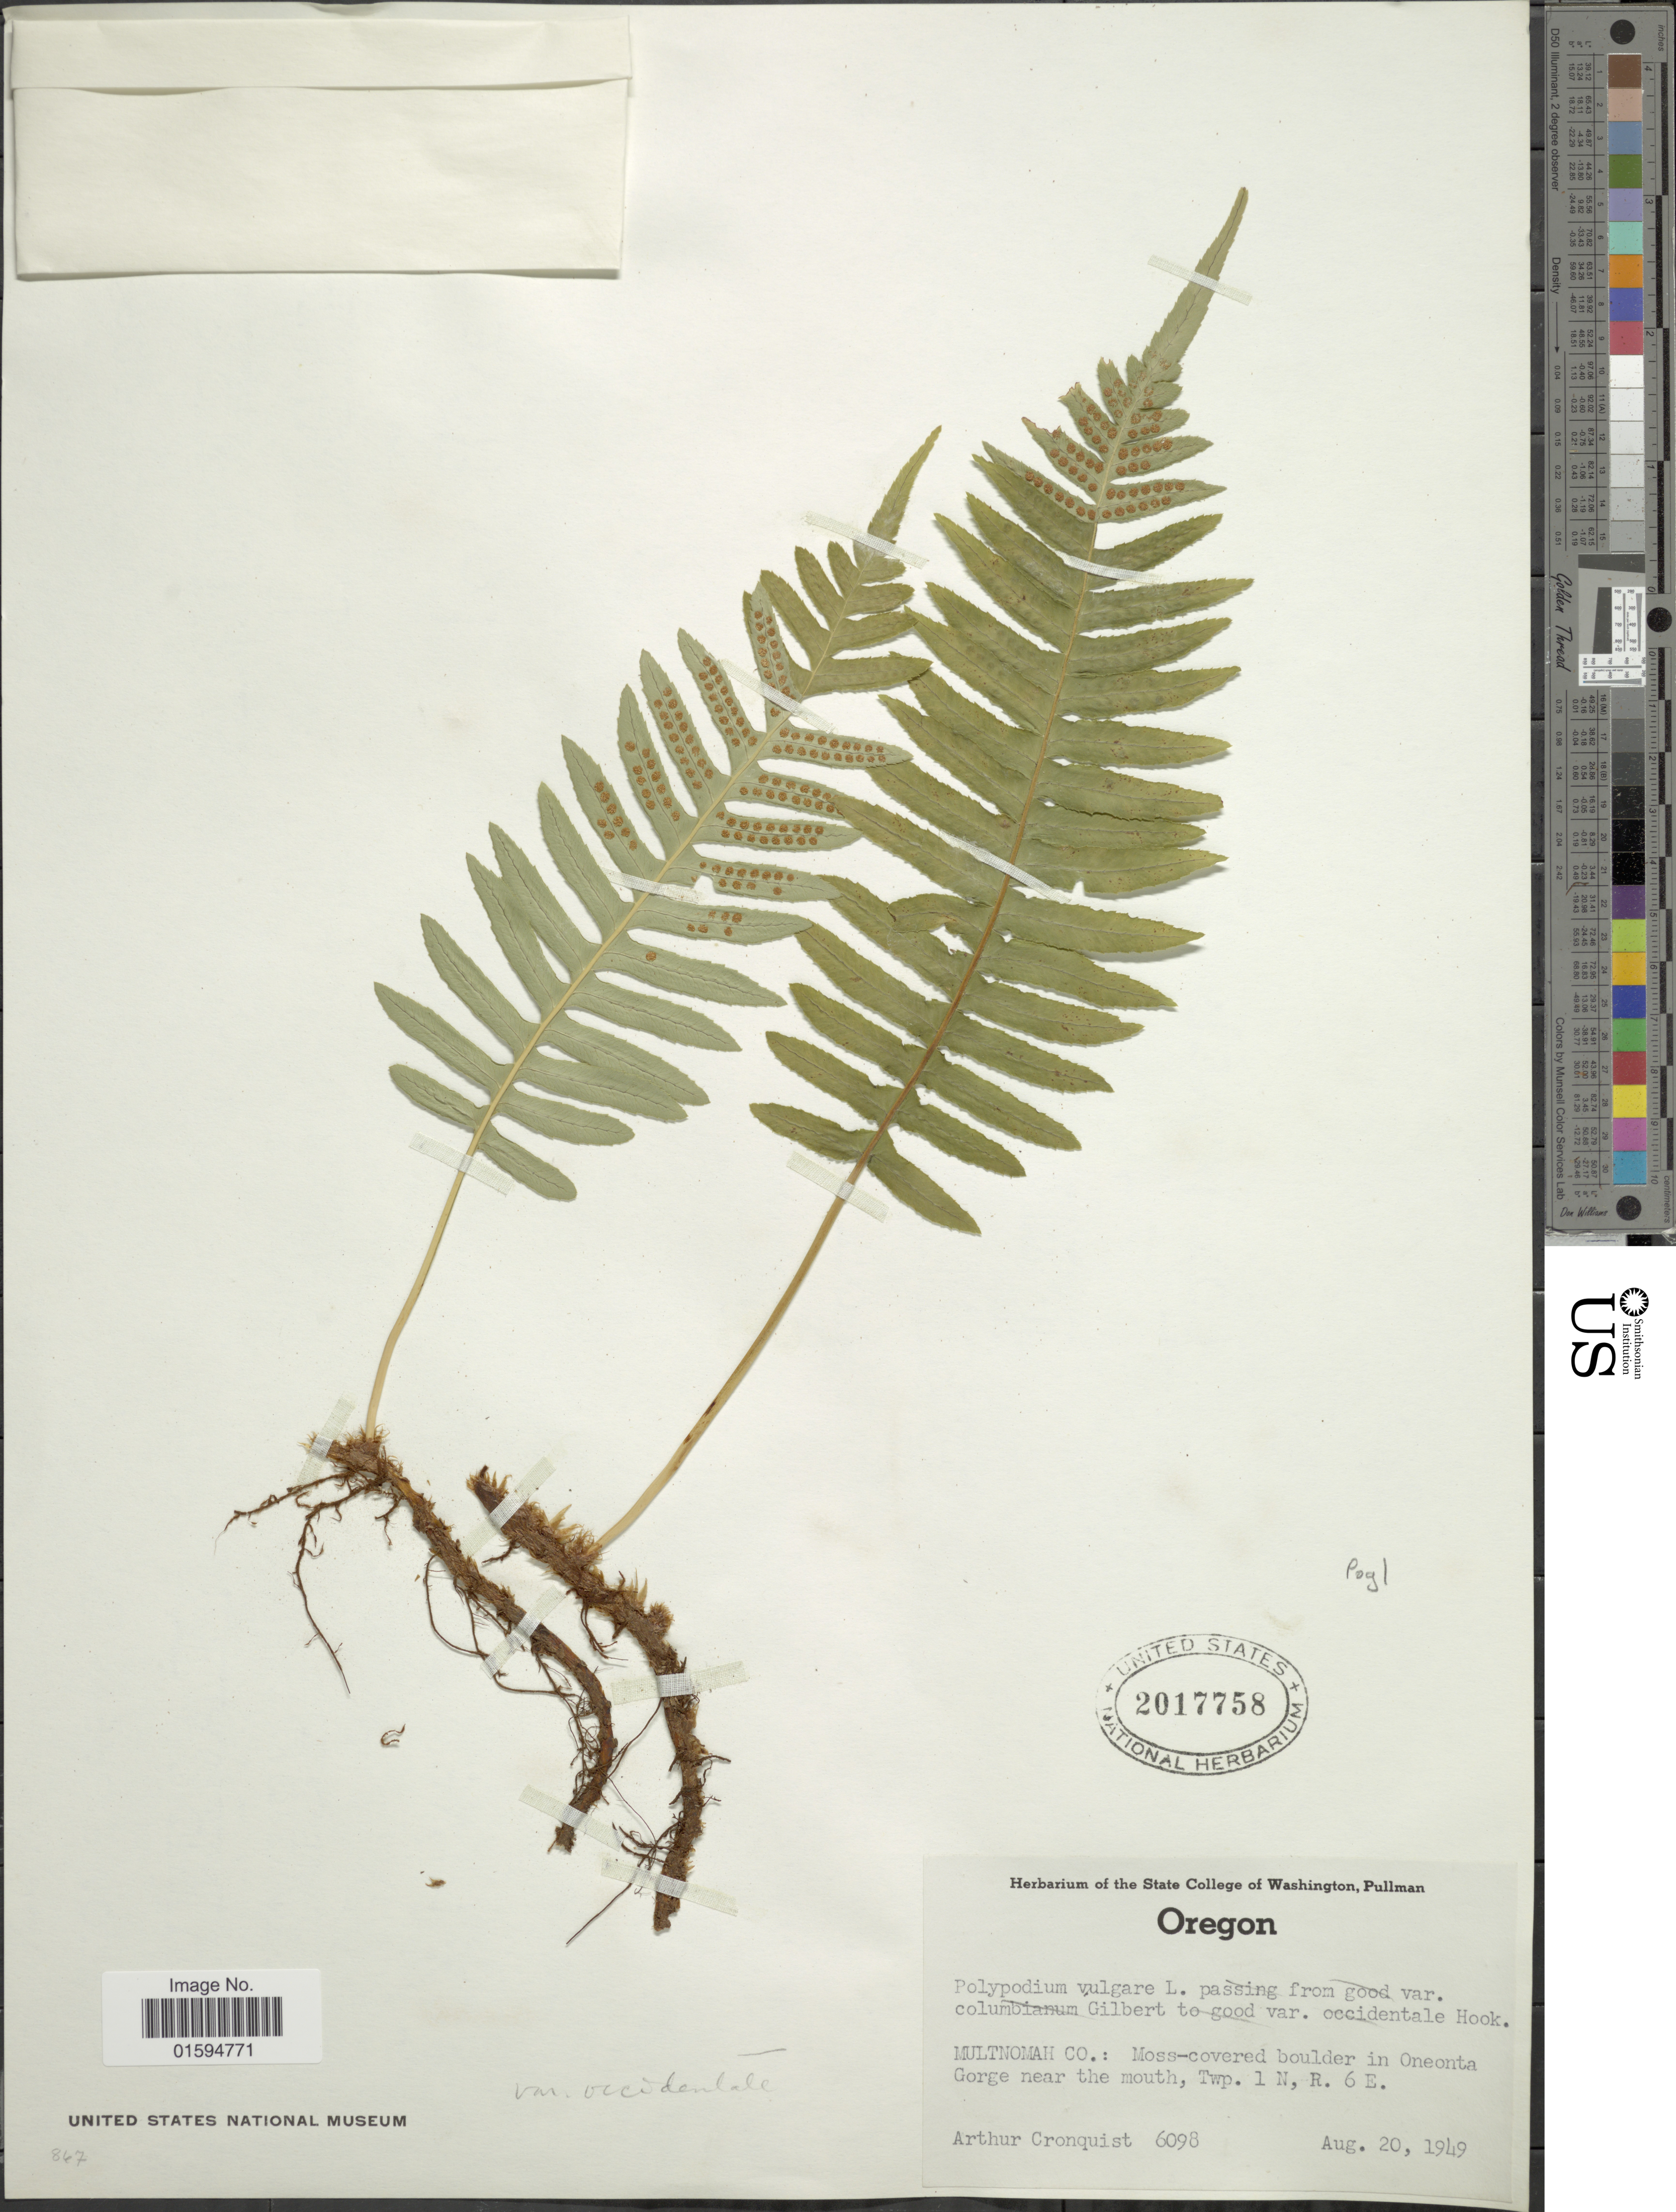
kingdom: Plantae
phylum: Tracheophyta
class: Polypodiopsida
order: Polypodiales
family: Polypodiaceae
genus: Polypodium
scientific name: Polypodium glycyrrhiza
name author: D.C. Eaton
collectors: A. J. Cronquist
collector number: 6098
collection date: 1949-08-20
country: United States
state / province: Oregon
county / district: Multnomah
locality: Multnomah Co, Moss-covered boulder in Oneonta Gorge near the mouth, Twp. 1 N, R. 6 E.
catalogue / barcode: US 2017758